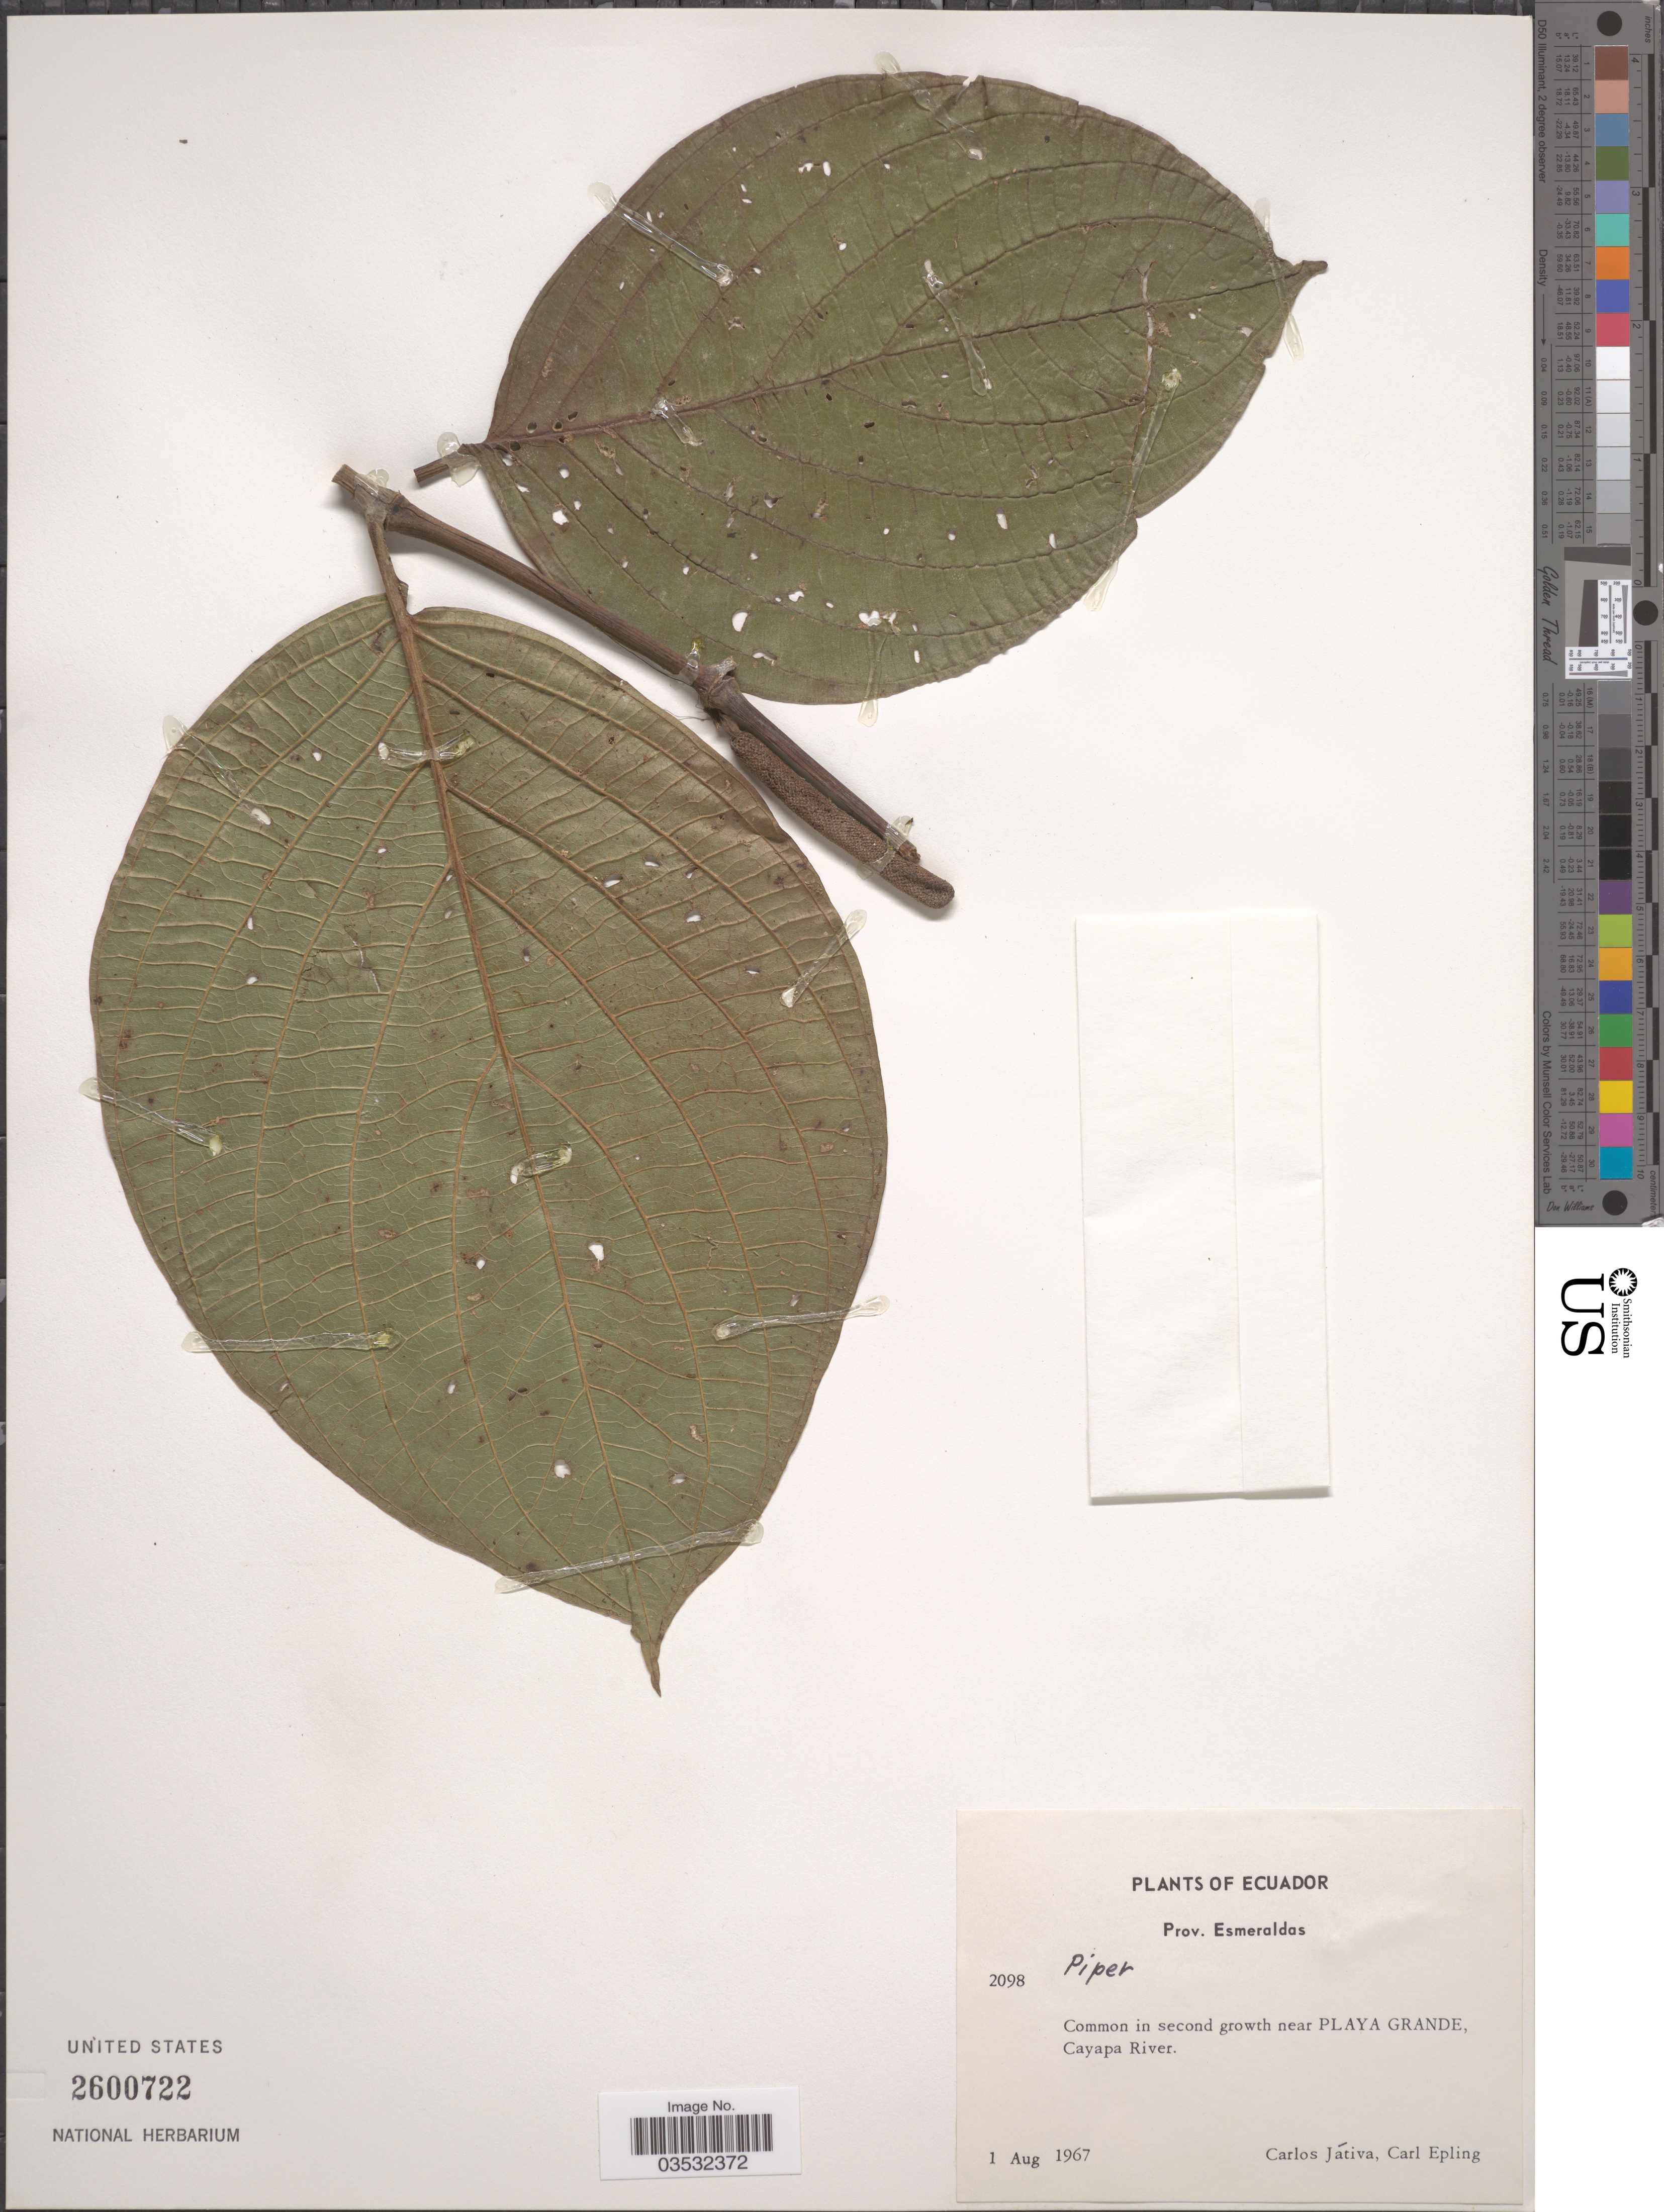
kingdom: Plantae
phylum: Tracheophyta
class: Magnoliopsida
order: Piperales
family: Piperaceae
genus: Piper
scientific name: Piper sp.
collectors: C. D. Játiva & C. C. Epling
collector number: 2098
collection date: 1967-08-01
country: Ecuador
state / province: Esmeraldas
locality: Common in second growth near Playa Grande, Cayapa River.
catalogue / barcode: US 2600722